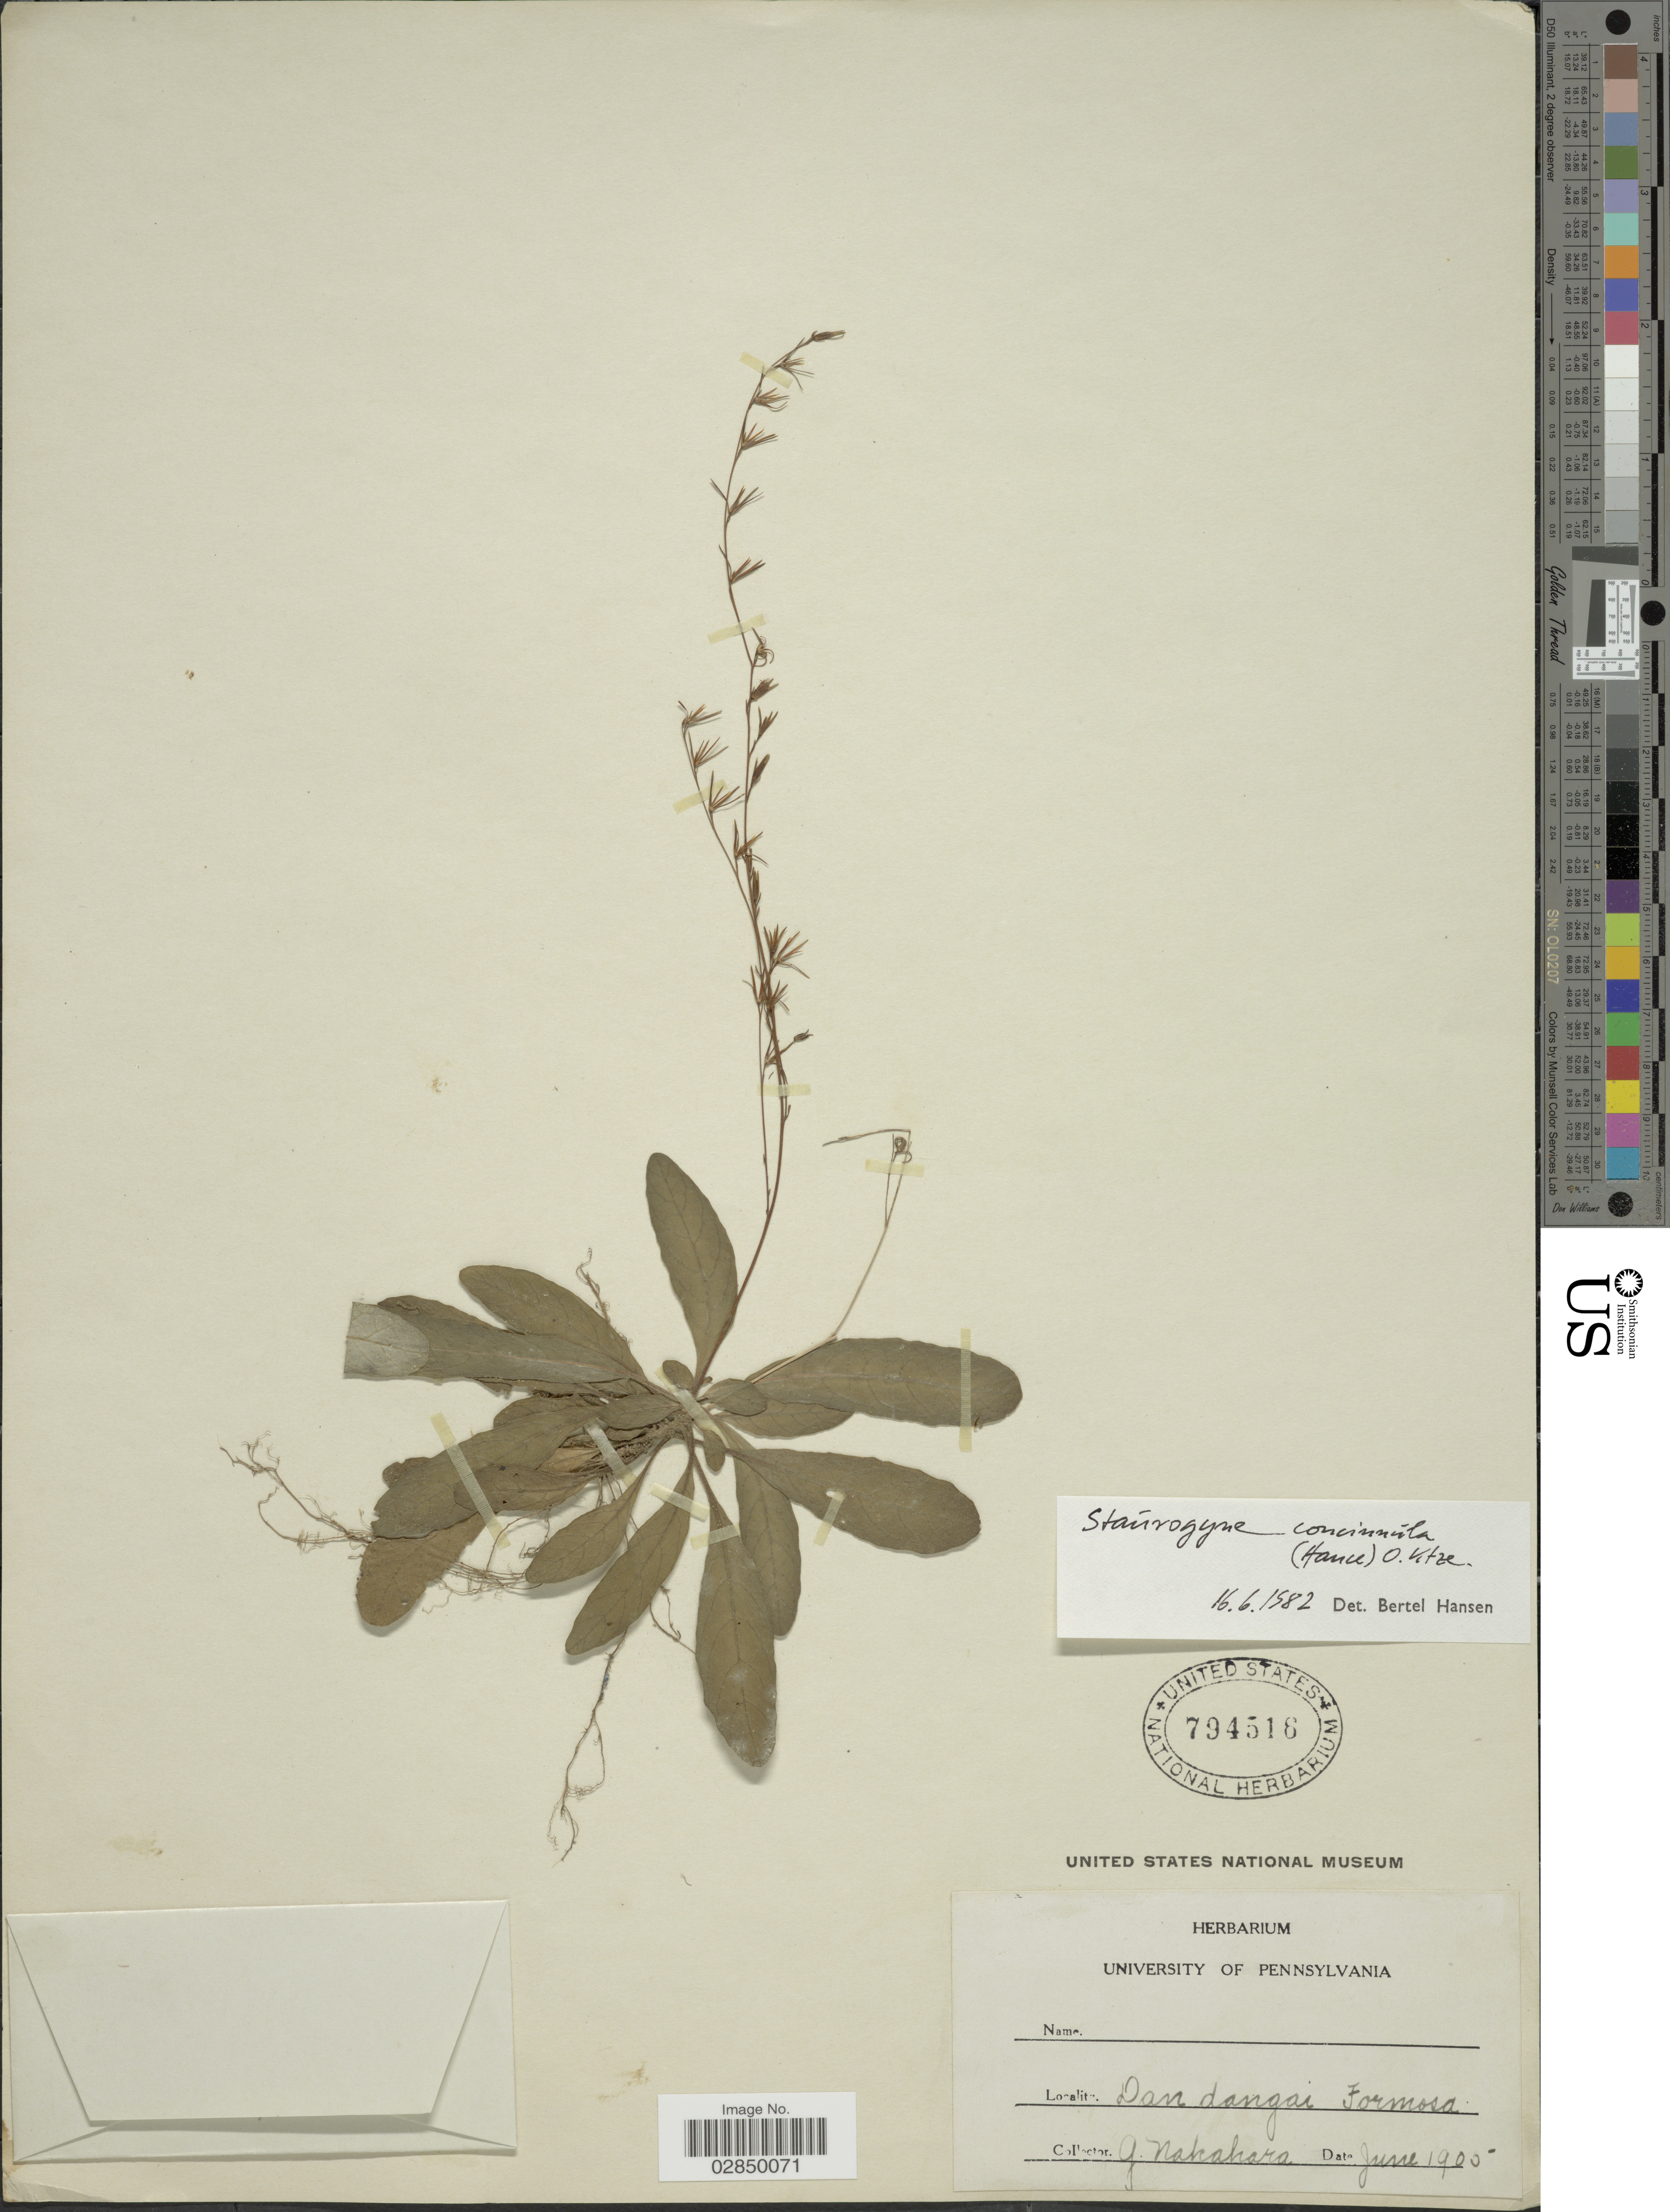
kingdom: Plantae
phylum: Tracheophyta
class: Magnoliopsida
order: Lamiales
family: Acanthaceae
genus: Staurogyne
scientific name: Staurogyne concinnula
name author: (Hance) Kuntze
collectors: G. Nakahara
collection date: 1905-06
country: Taiwan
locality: Dan dangai Formosa.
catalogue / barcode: US 764518